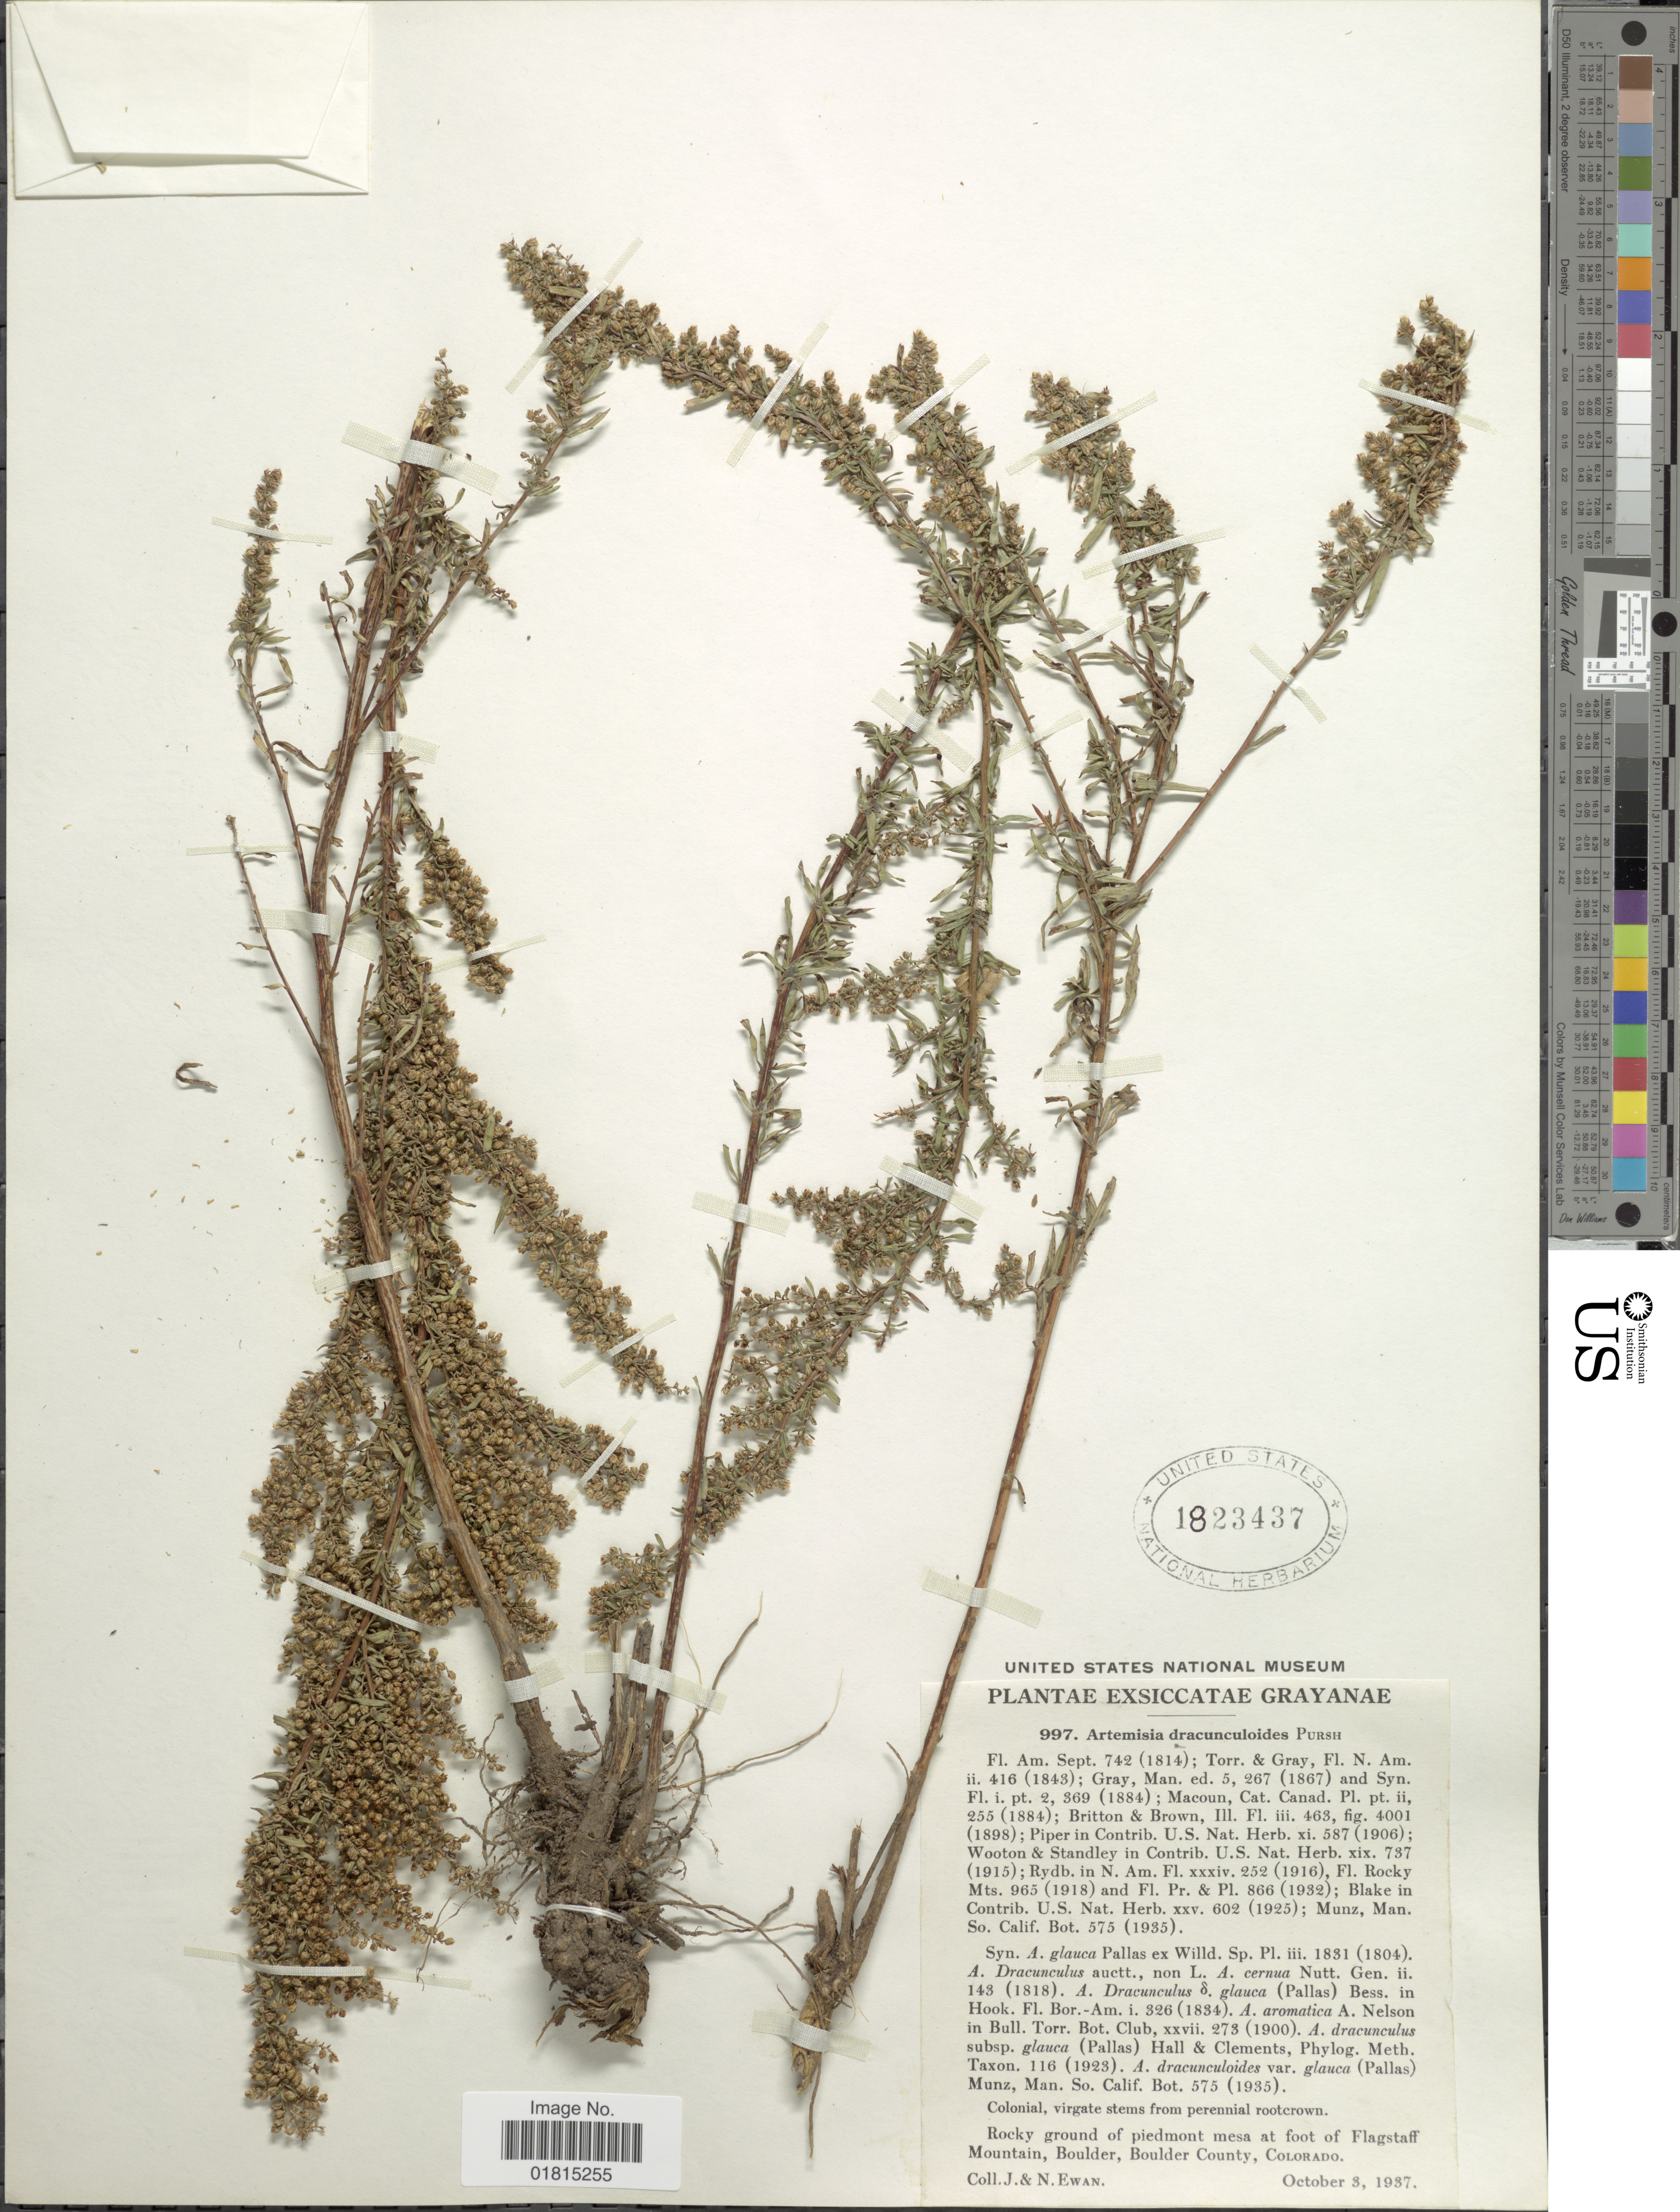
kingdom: Plantae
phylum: Tracheophyta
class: Magnoliopsida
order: Asterales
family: Asteraceae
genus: Artemisia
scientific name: Artemisia dracunculoides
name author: Pursh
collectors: J. A. Ewan & N. Ewan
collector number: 997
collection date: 1937-10-03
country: United States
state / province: Colorado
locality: Rocky ground of piedmont mesa at foot of Flagstaff Mountain, Boulder, Boulder County, California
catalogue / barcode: US 1823437